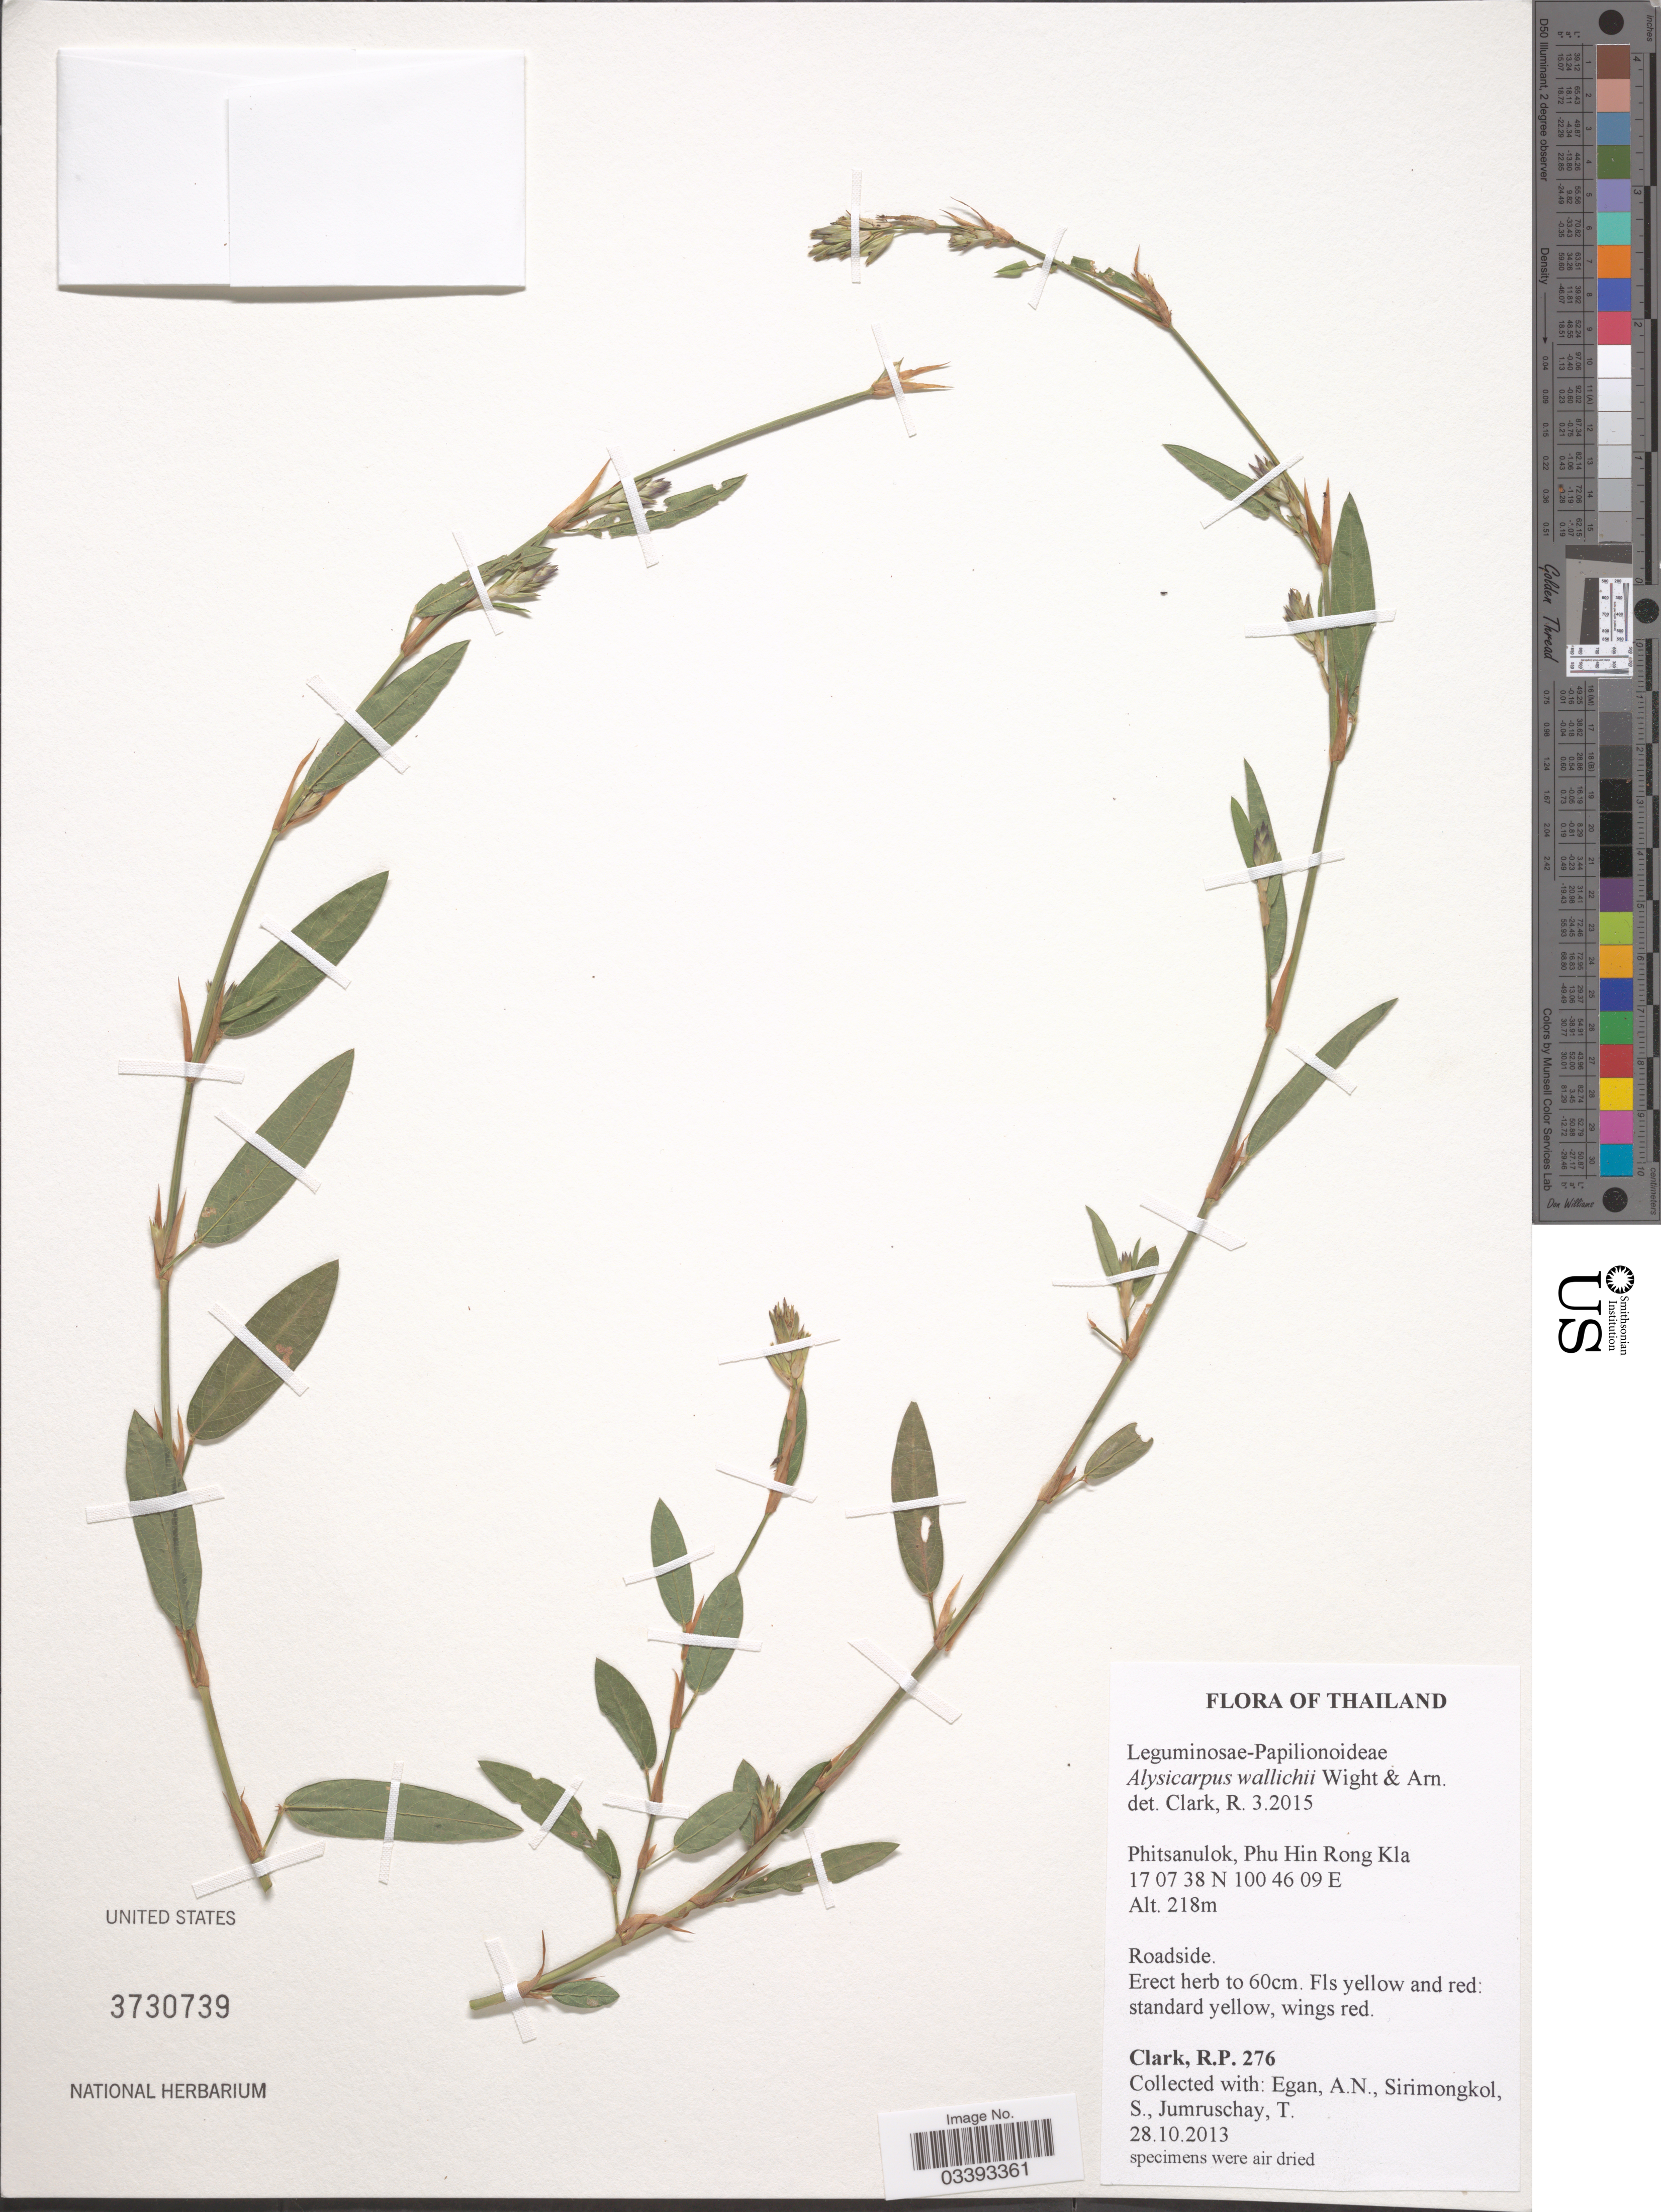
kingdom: Plantae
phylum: Tracheophyta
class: Magnoliopsida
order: Fabales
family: Fabaceae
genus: Alysicarpus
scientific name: Alysicarpus wallichii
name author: Wight & Arn.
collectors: R. P. Clark, A. N. Egan, S. Sirimongkol & T. Jumruschay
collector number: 276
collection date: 2013-10-28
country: Thailand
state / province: Phitsanulok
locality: Phu Hin Rong Kla.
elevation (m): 218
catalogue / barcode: US 3730739